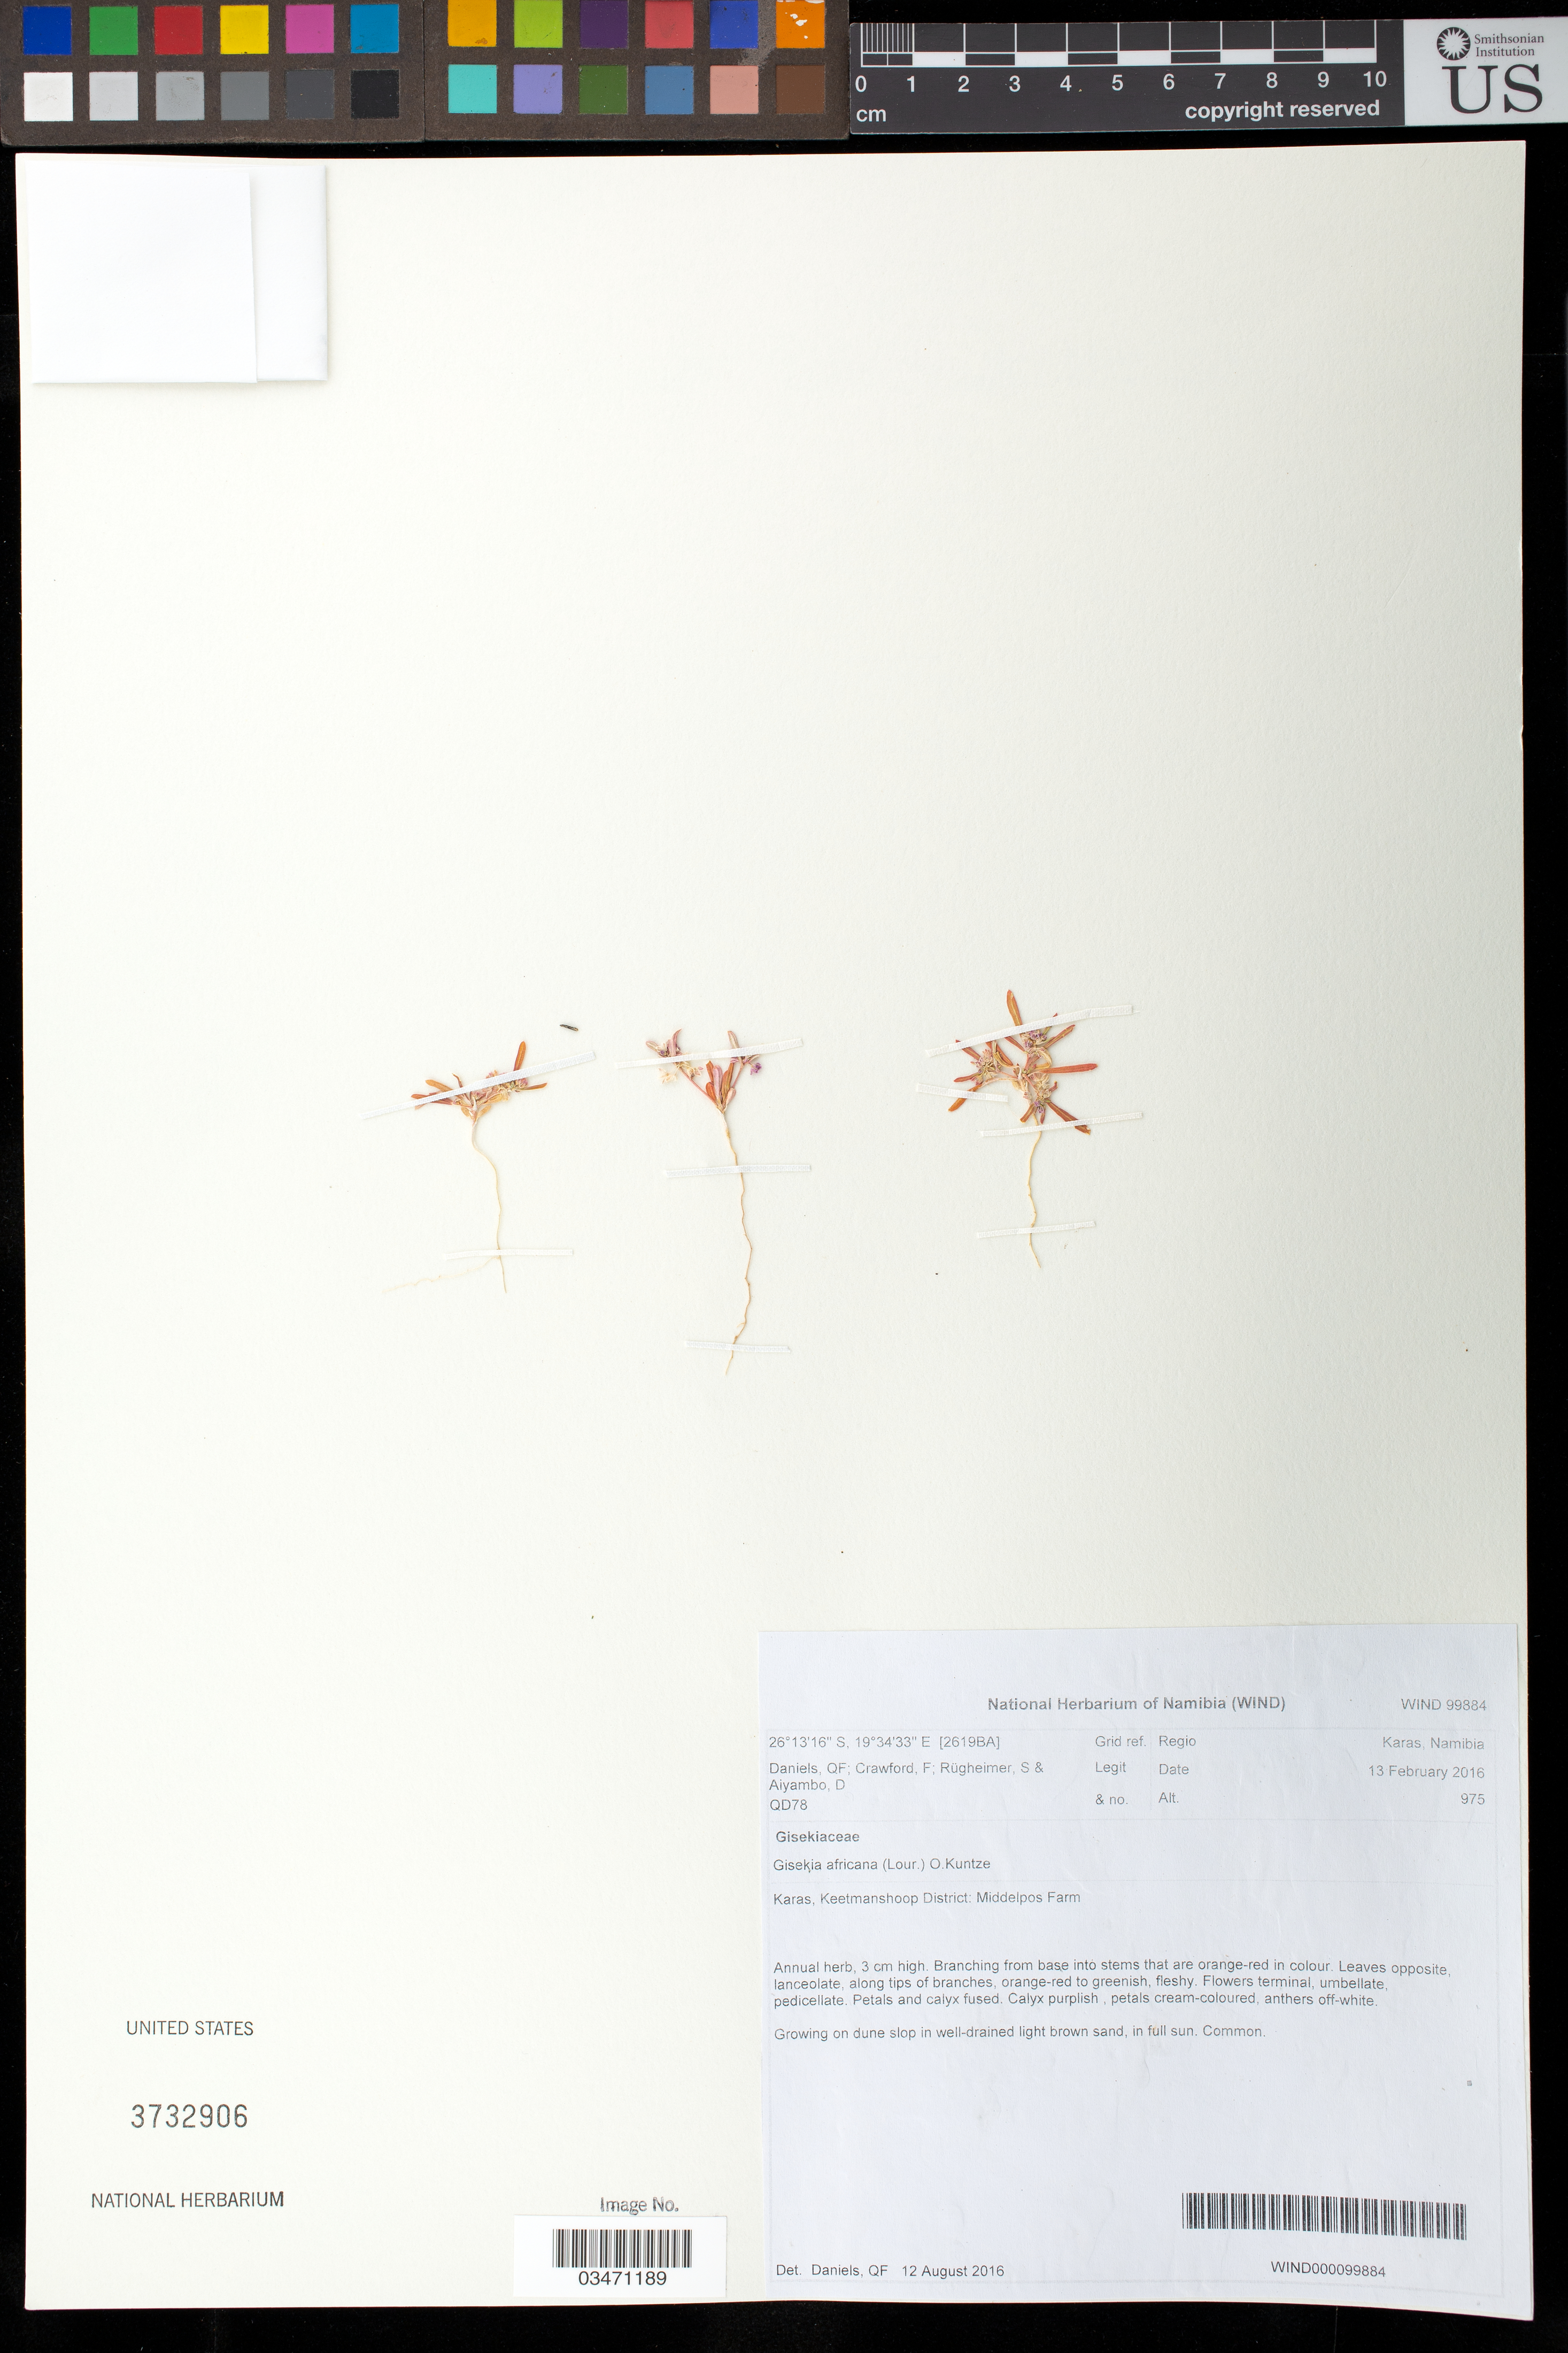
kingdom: Plantae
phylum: Tracheophyta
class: Magnoliopsida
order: Caryophyllales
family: Gisekiaceae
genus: Gisekia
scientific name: Gisekia africana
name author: Kuntze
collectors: F. Crawford, S. Rugheimer & D. Aiyambo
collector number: QD78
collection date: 2016-02-13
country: Namibia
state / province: Karas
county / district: Keetmanshoop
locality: Middelpos farm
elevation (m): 975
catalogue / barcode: US 3732906